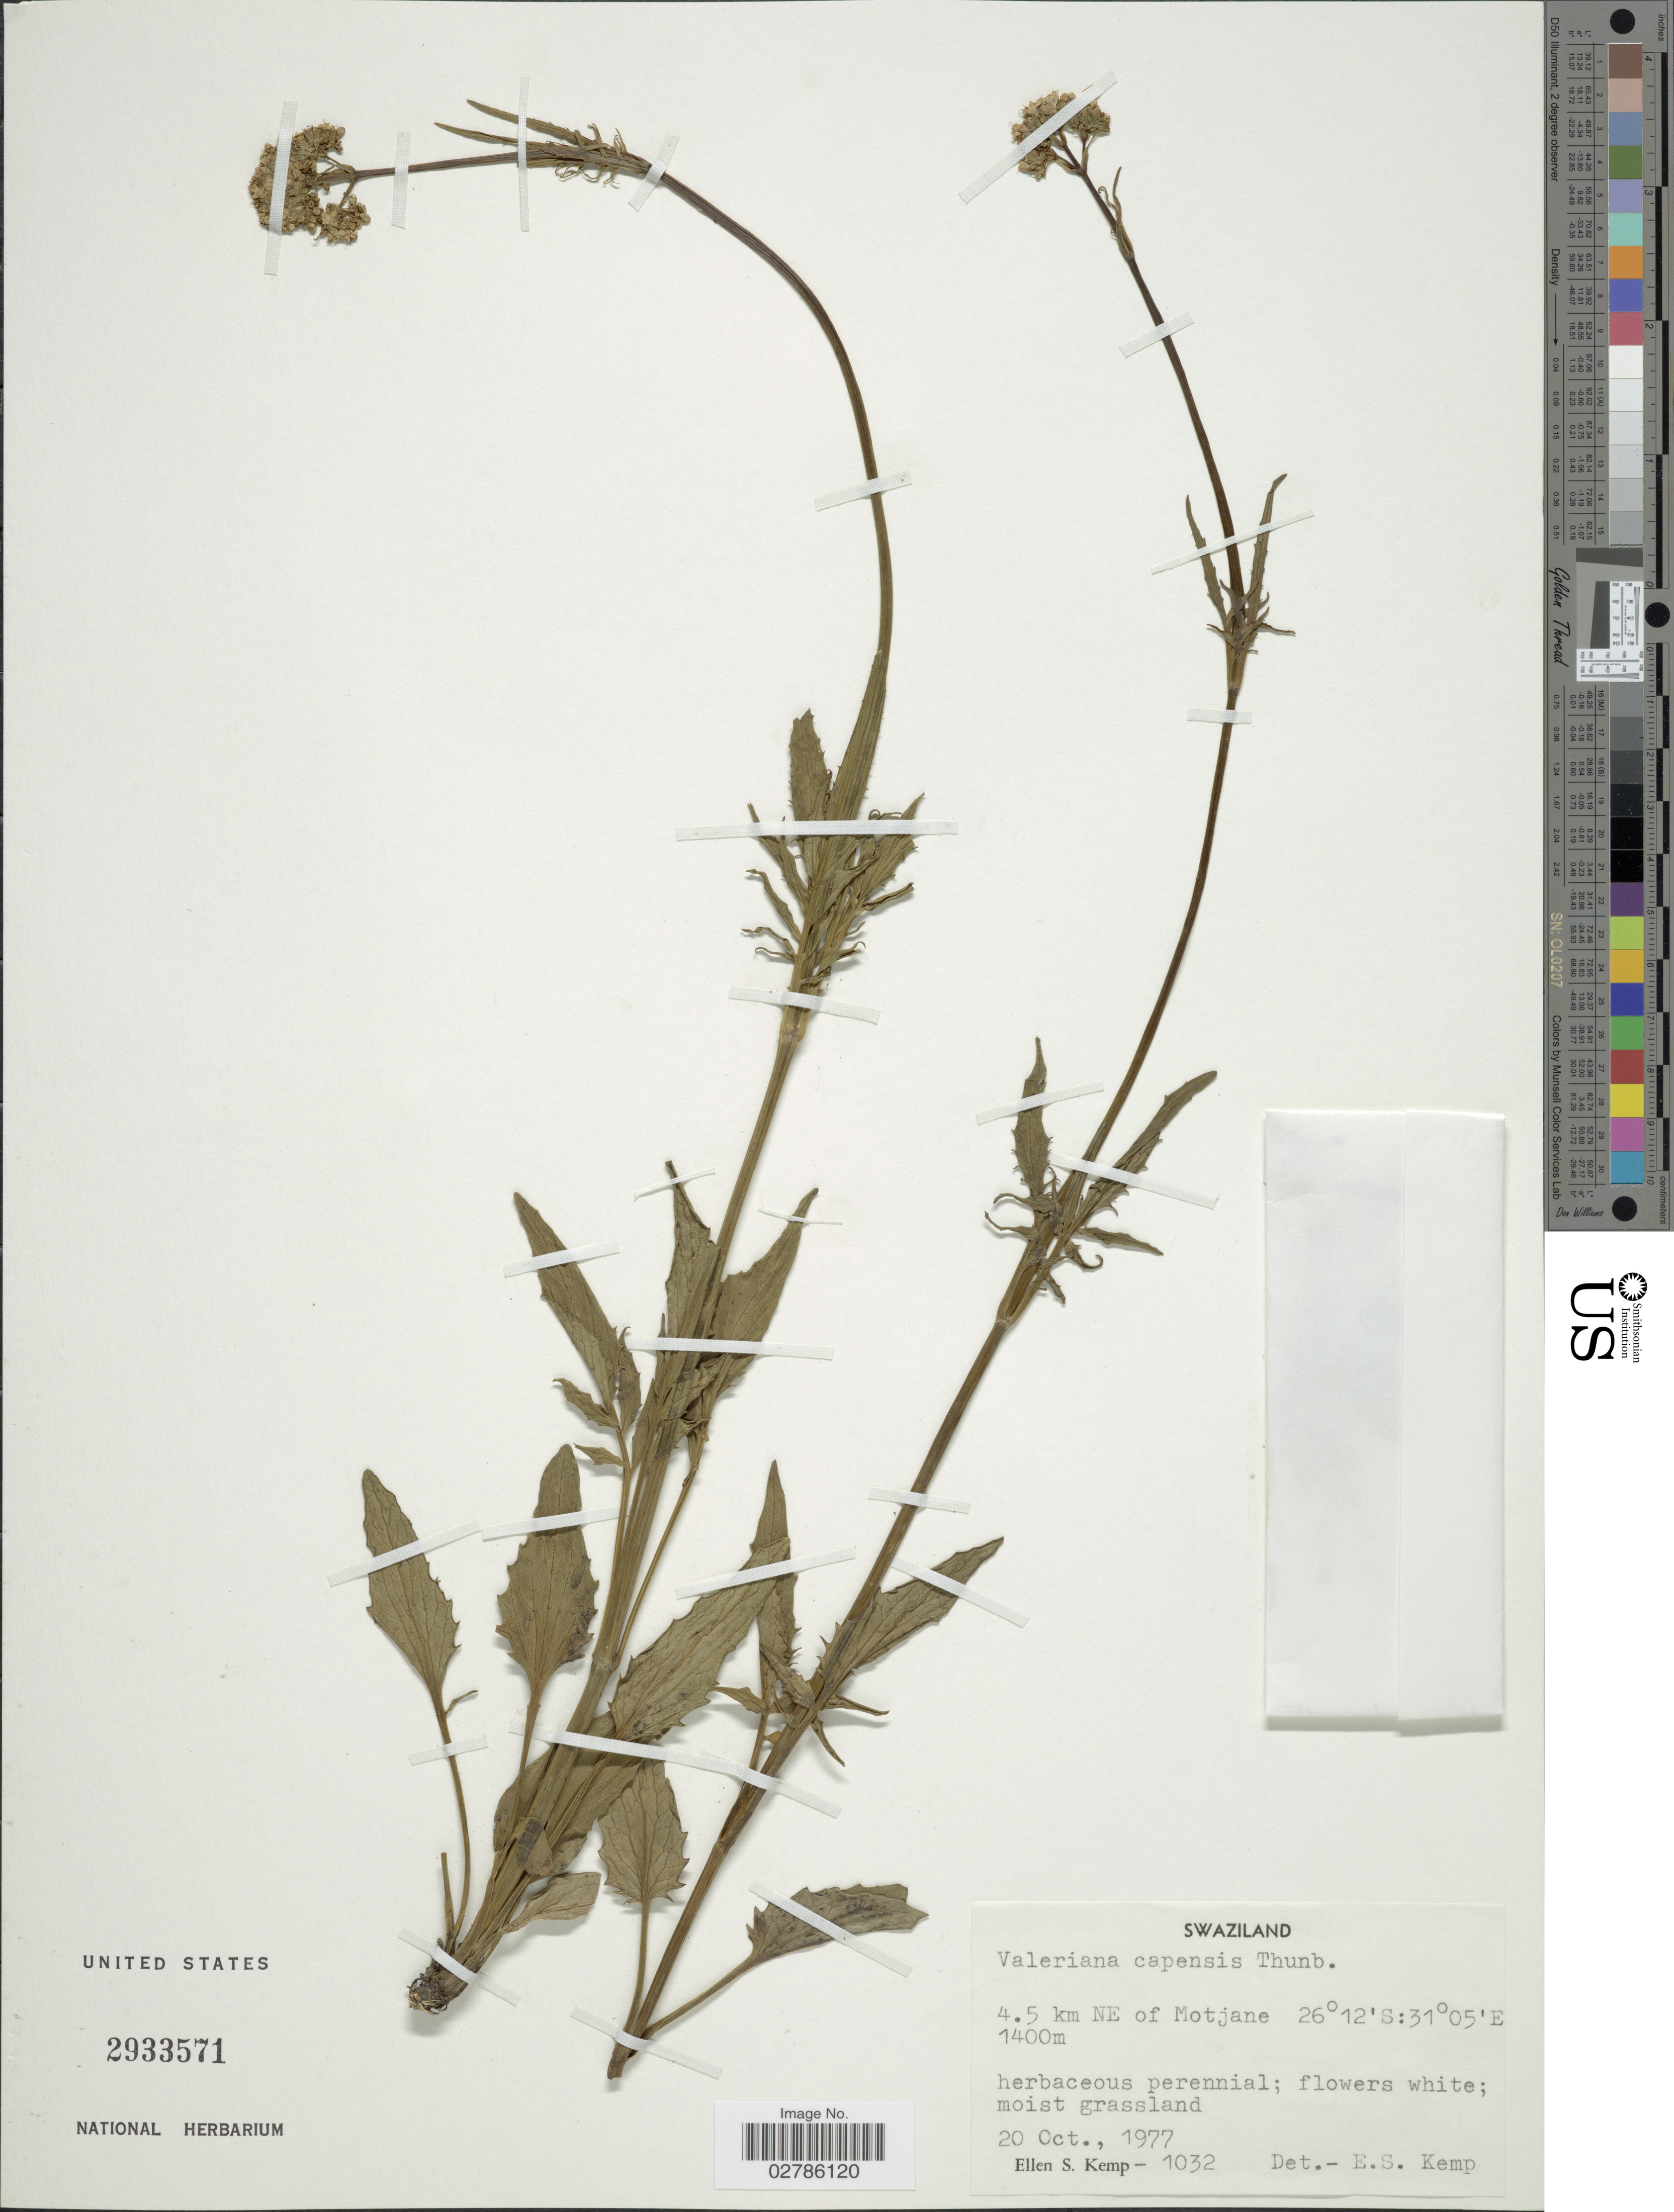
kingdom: Plantae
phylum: Tracheophyta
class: Magnoliopsida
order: Dipsacales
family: Caprifoliaceae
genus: Valeriana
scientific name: Valeriana capensis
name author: Thunb.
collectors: E. S. Kemp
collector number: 1032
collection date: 1977-10-20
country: Eswatini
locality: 4.5 km NE of Motjane.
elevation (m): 1400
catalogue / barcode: US 2933571